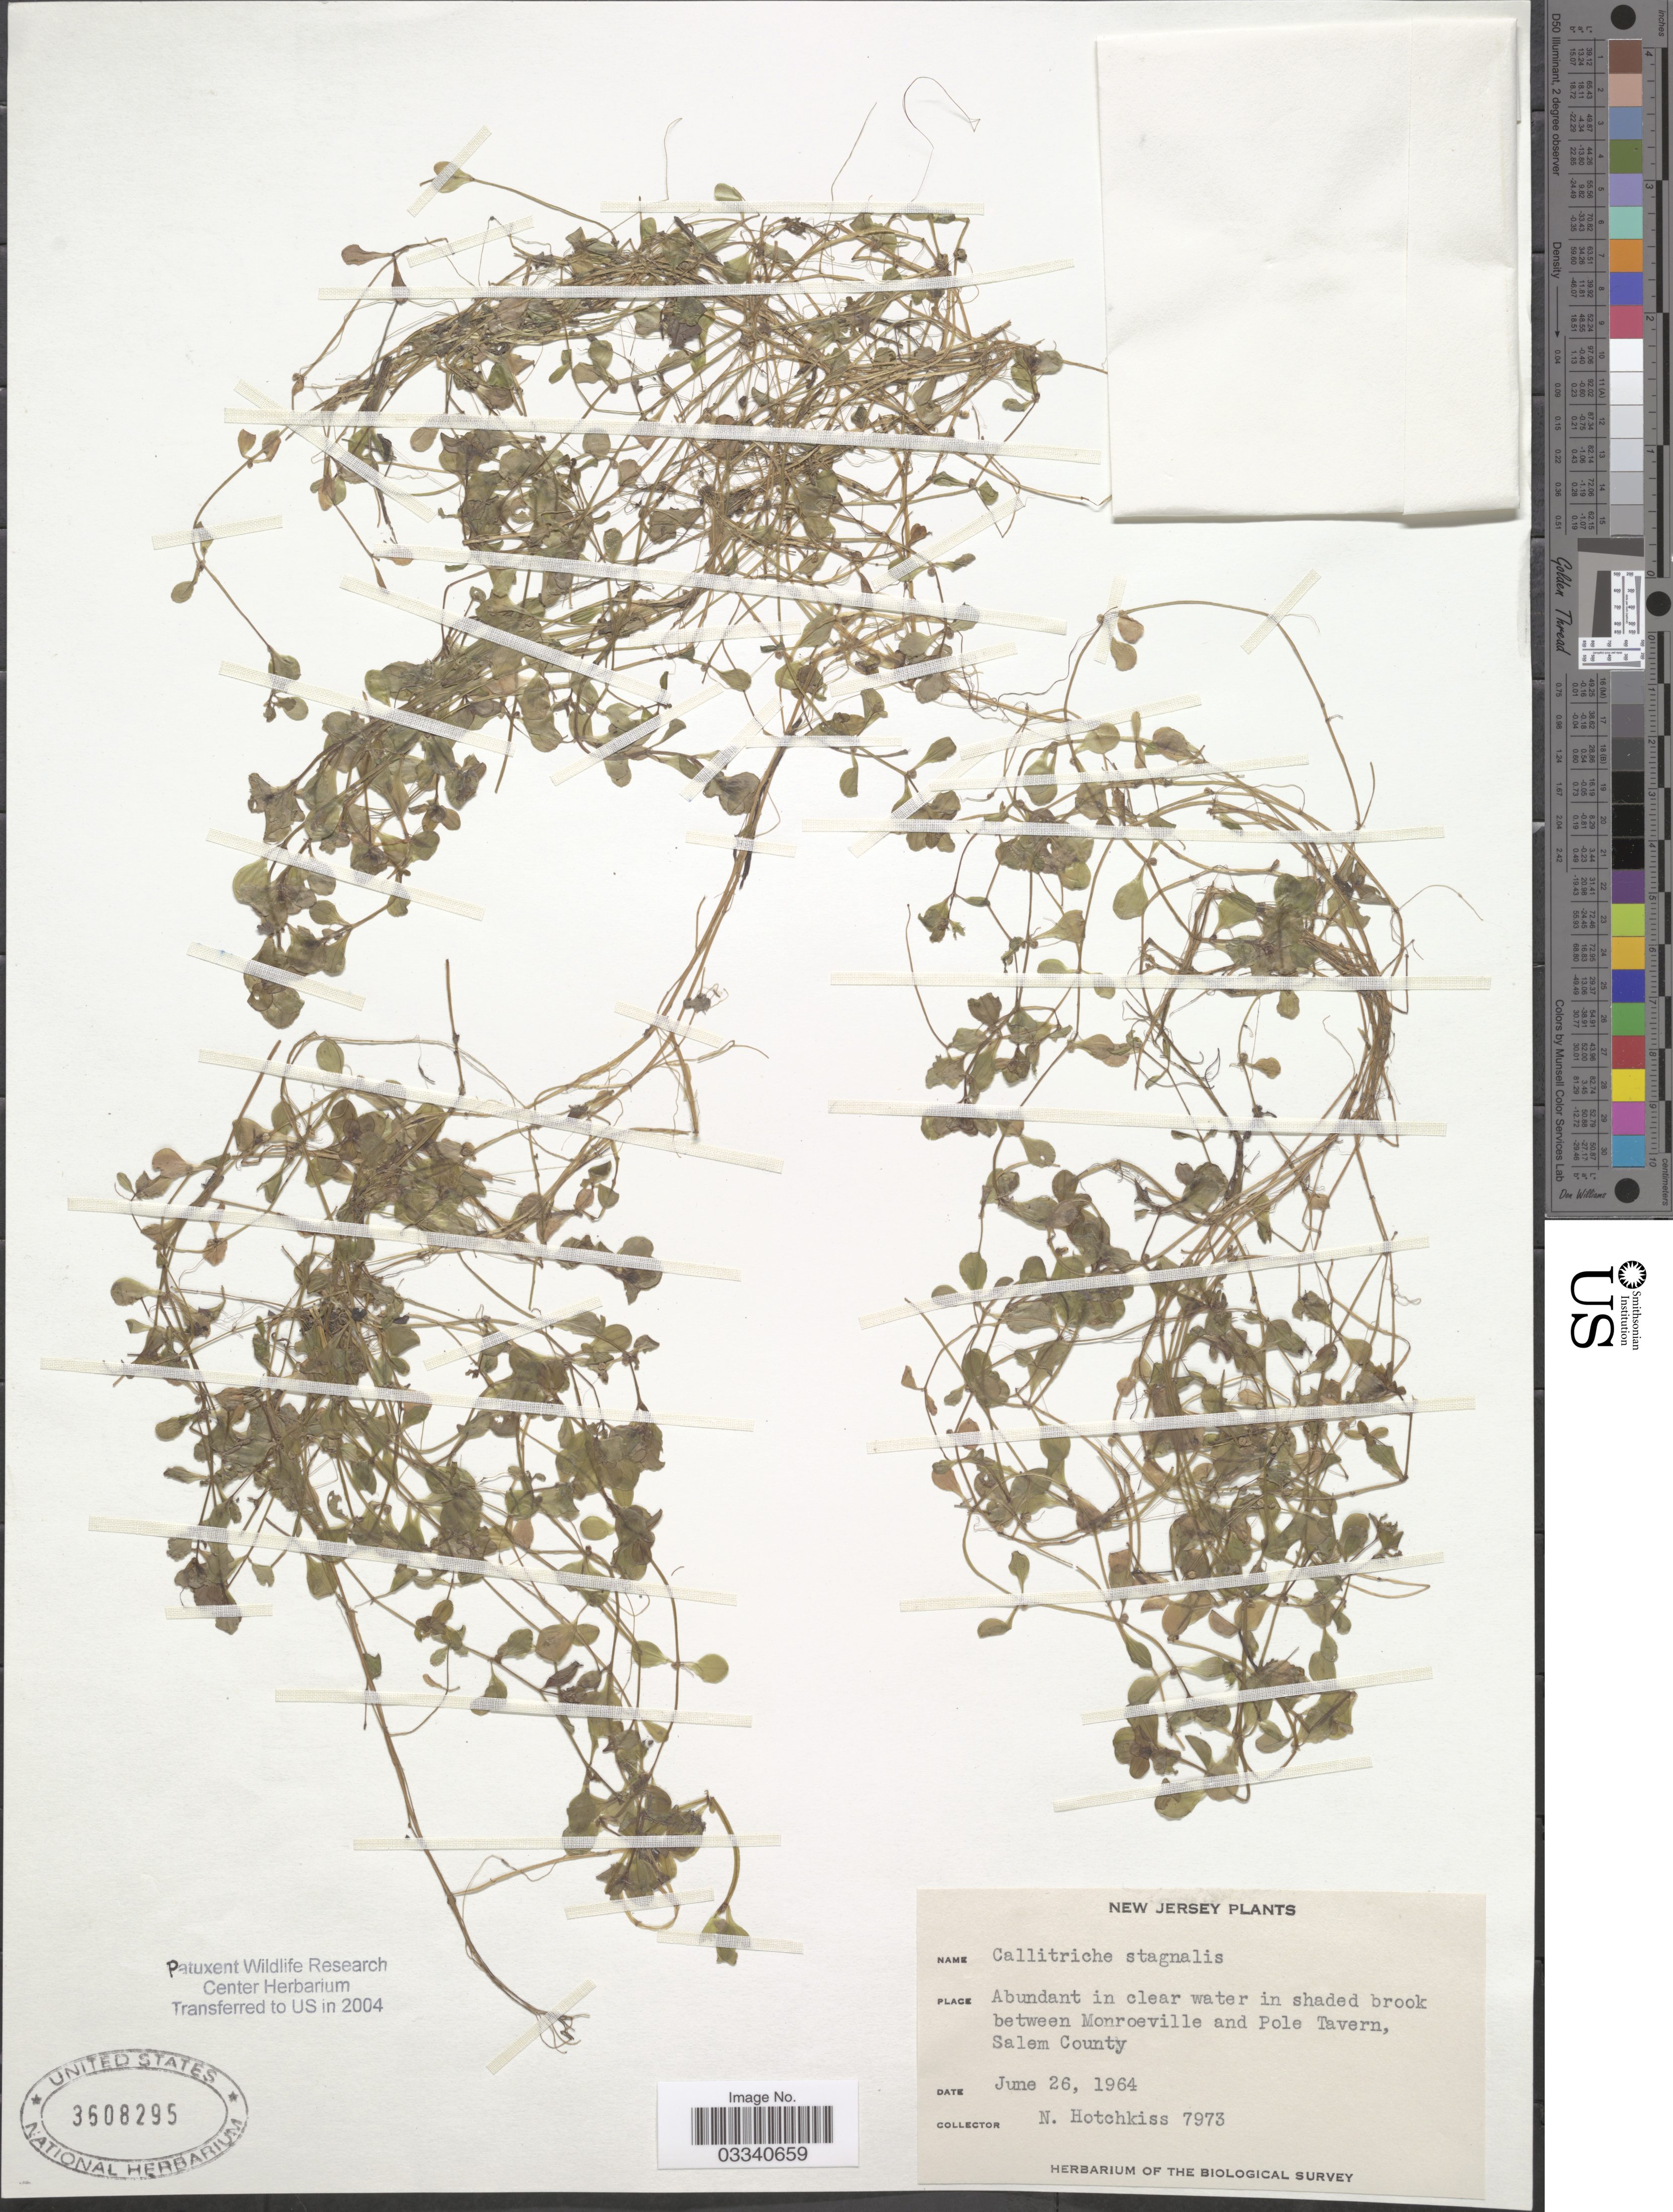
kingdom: Plantae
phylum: Tracheophyta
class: Magnoliopsida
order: Lamiales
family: Plantaginaceae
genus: Callitriche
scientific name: Callitriche stagnalis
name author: Scop.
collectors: N. Hotchkiss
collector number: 7973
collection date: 1964-06-26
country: United States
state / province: New Jersey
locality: Abundant in clear water in shaded brook between Monroeville and Pole Tavern, Salem County.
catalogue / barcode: US 3608295